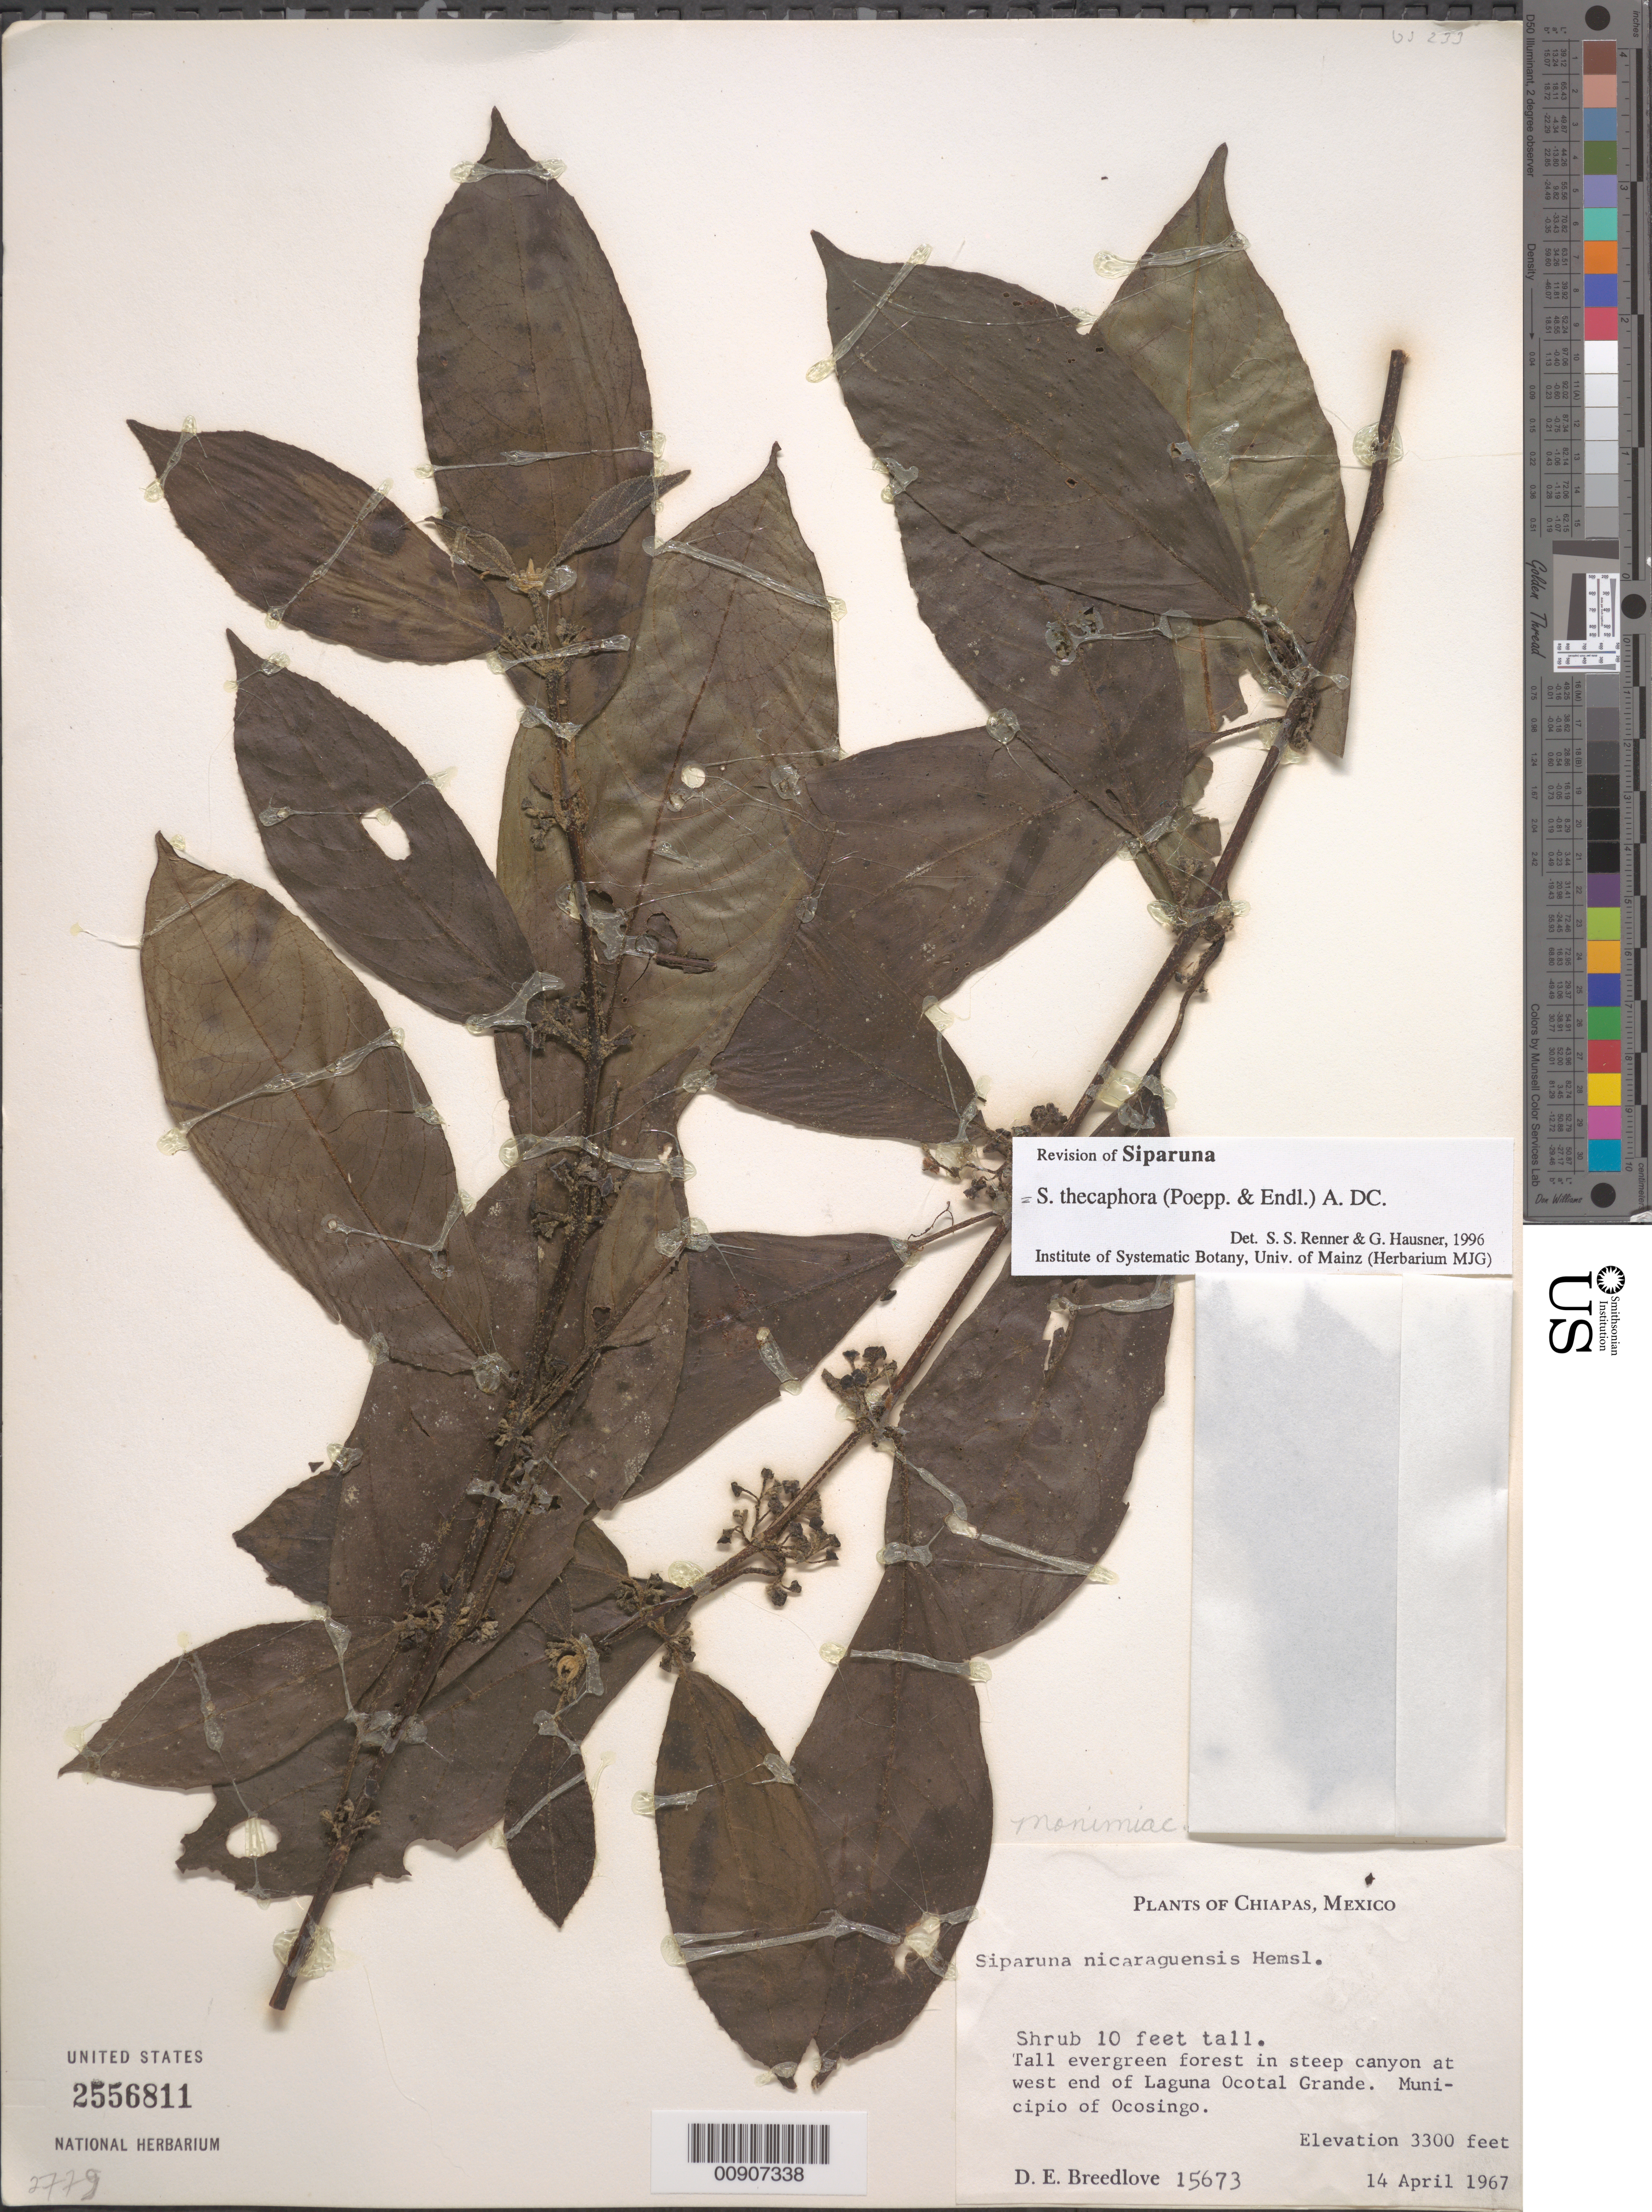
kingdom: Plantae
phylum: Tracheophyta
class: Magnoliopsida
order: Laurales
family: Siparunaceae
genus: Siparuna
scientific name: Siparuna thecaphora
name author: (Poepp. & Endl.) A. DC.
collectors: D. E. Breedlove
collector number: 15673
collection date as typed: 14 Apr 1967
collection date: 1967-04-14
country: Mexico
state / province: Chiapas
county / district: Ocosingo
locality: Steep canyon at west end of laguna ocotal Grande. Municipio of Ocosingo, Chiapas.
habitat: Tall evergreen forest in steep canyon.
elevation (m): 1006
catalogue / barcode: US 2556811